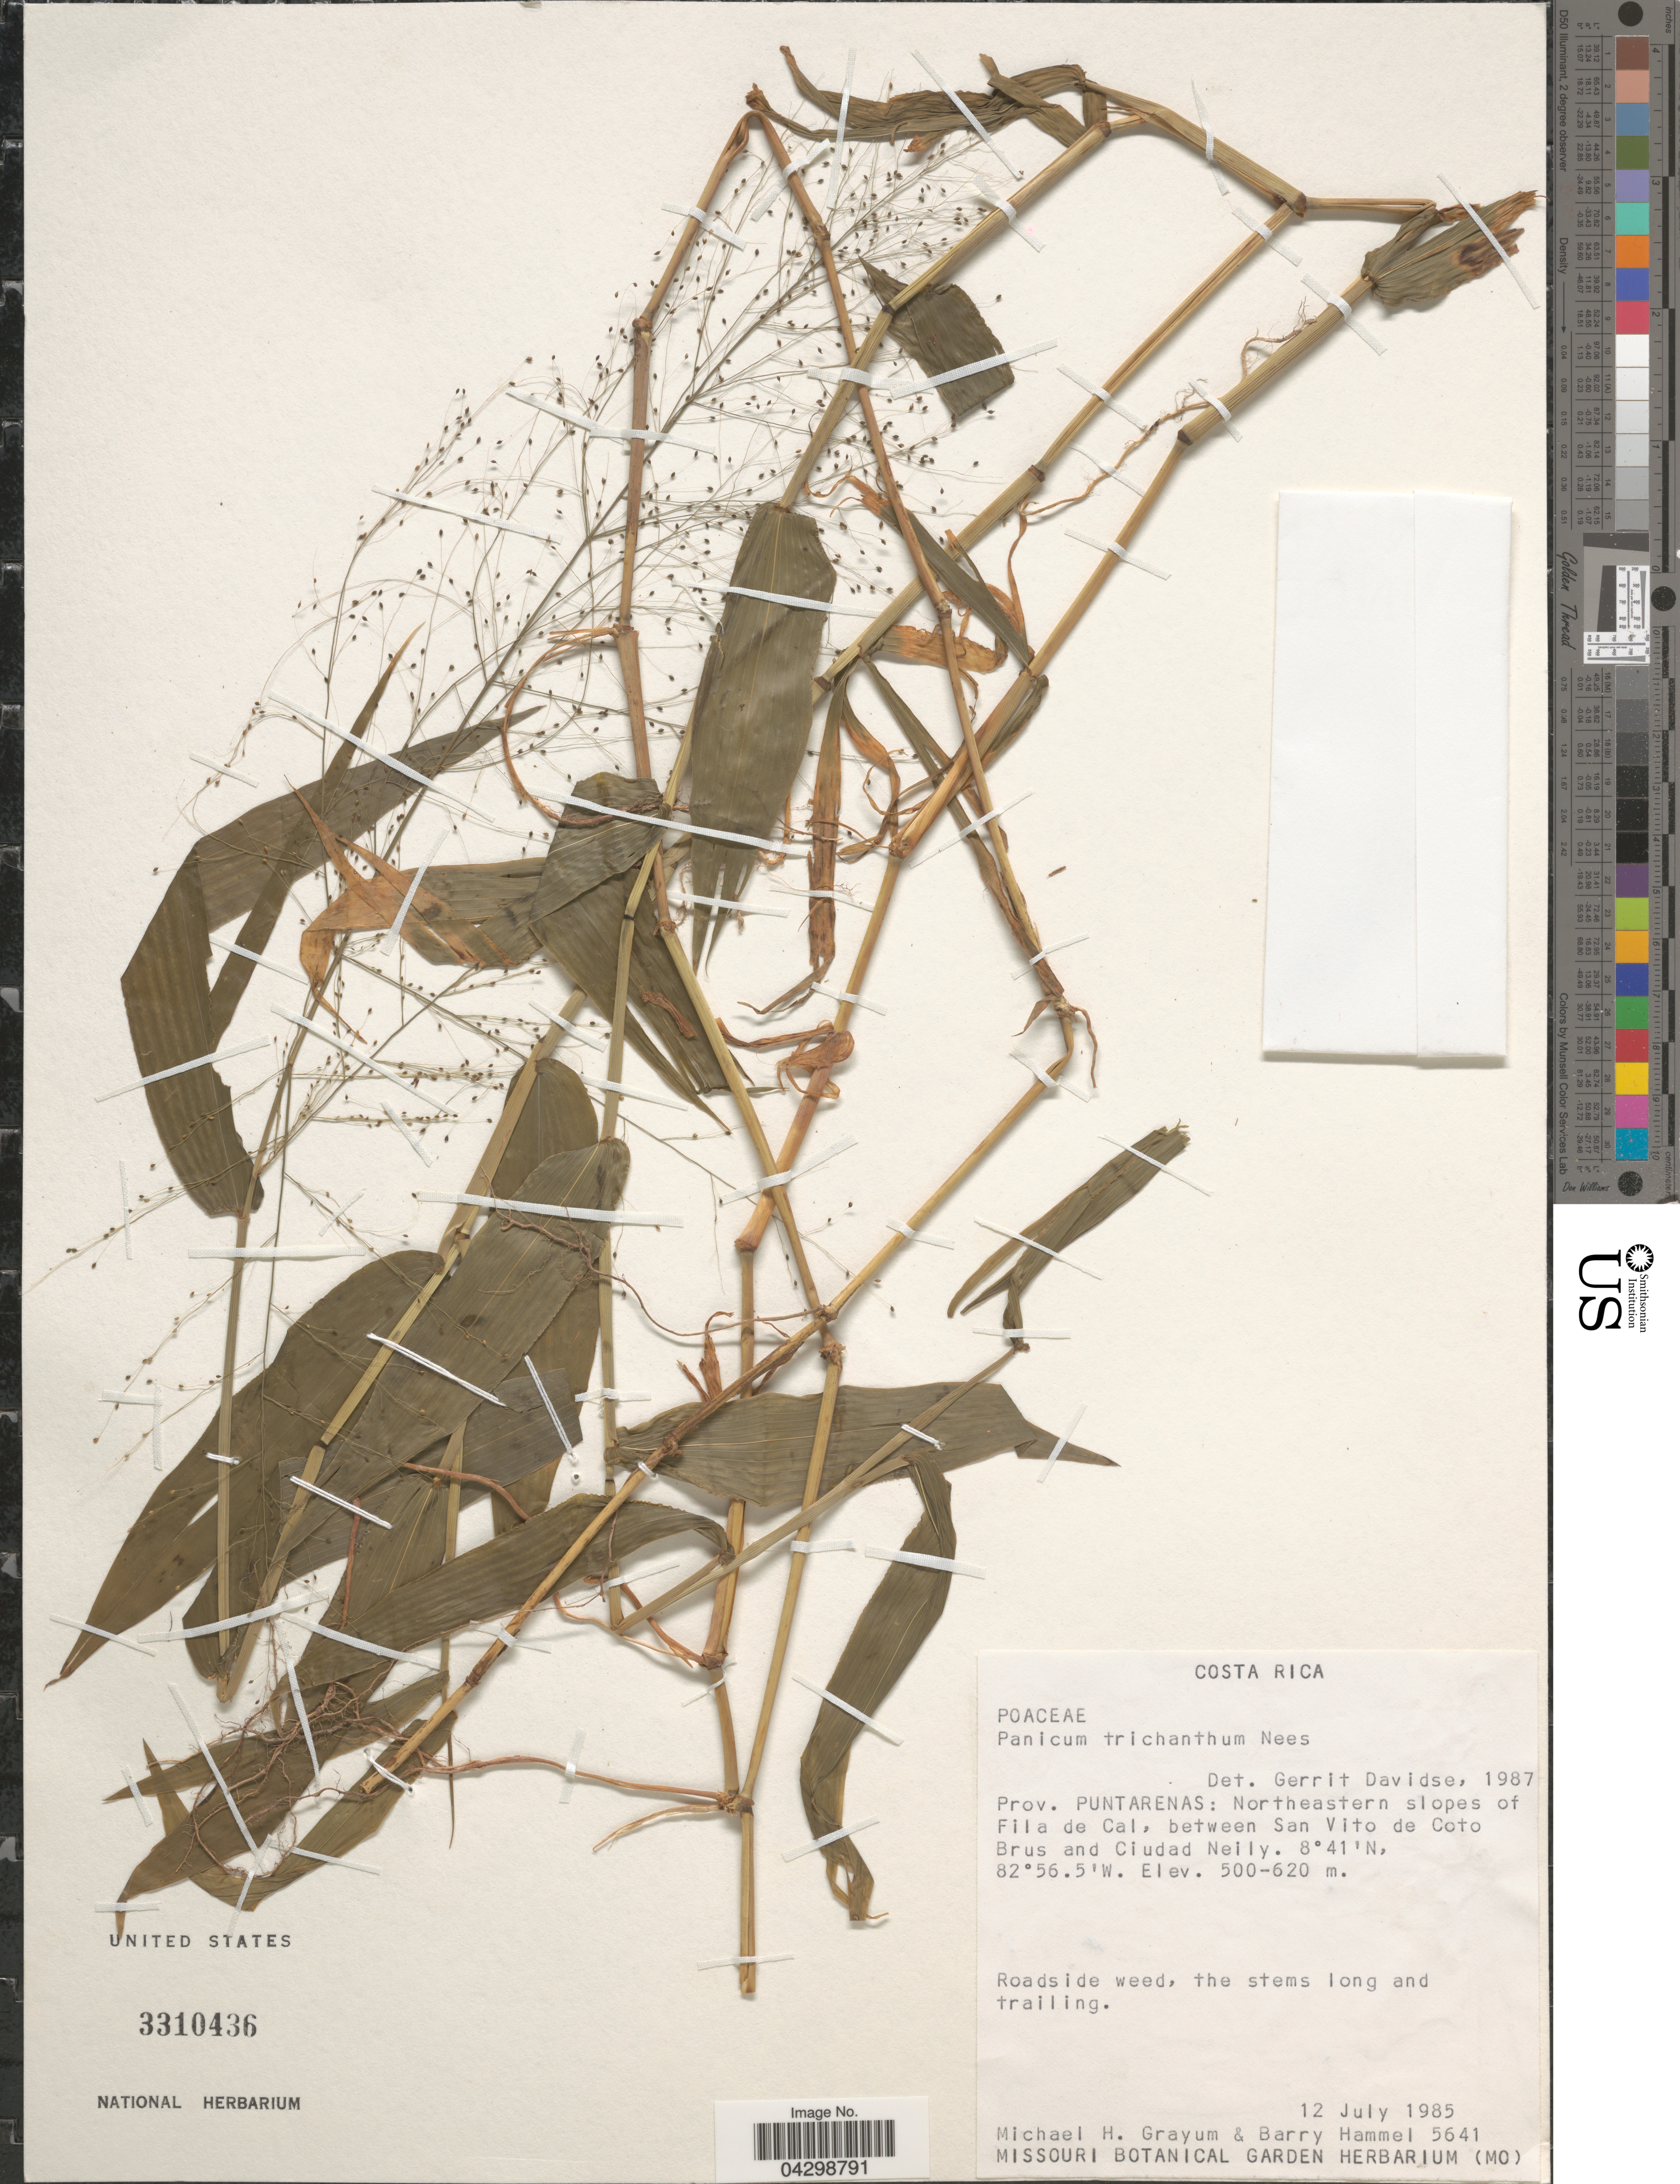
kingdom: Plantae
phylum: Tracheophyta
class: Liliopsida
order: Poales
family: Poaceae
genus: Panicum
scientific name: Panicum trichanthum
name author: Nees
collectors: M. H. Grayum & B. Hammel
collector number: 5641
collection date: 1985-07-12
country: Costa Rica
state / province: Puntarenas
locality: Northeastern slopes of Fila de Cal, between San Vito de Coto Brus and Ciudad Neily.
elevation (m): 500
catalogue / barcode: US 3310436